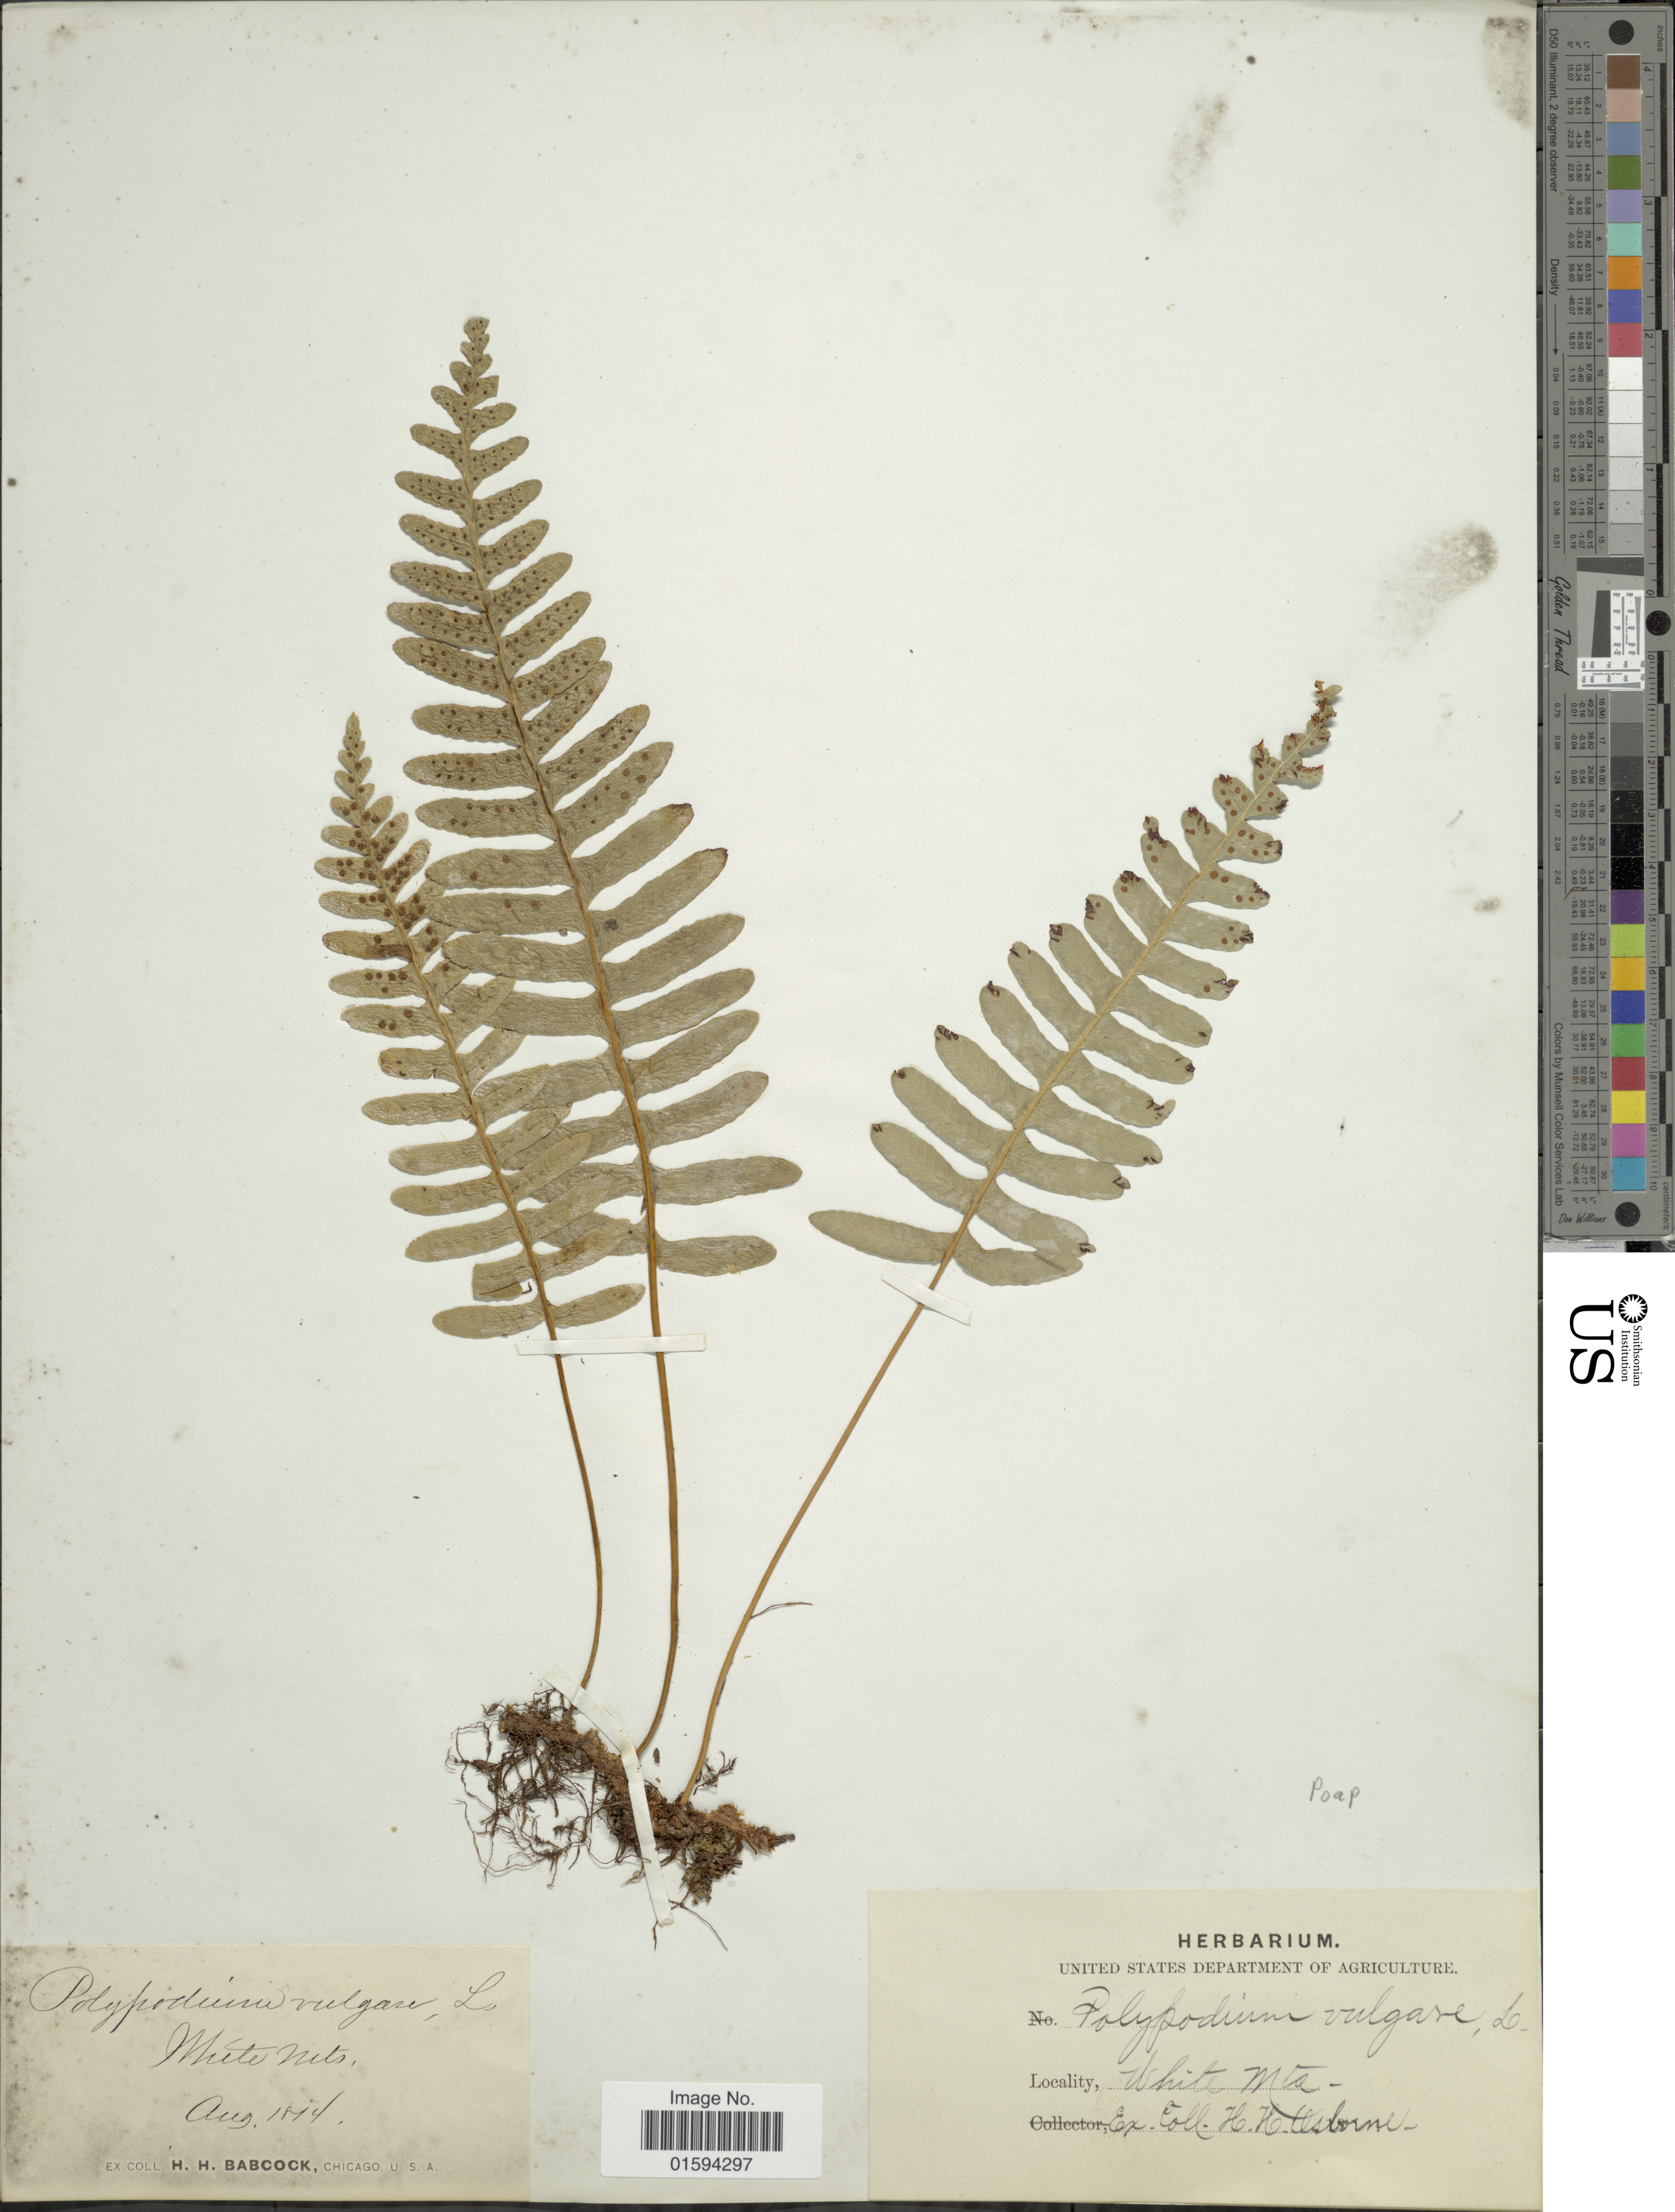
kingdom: Plantae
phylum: Tracheophyta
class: Polypodiopsida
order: Polypodiales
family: Polypodiaceae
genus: Polypodium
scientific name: Polypodium appalachianum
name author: Haufler & Windham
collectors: ex herb. H. H. Osborne & ex herb. H. H. Babcock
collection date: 1814-08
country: United States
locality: White Mts.